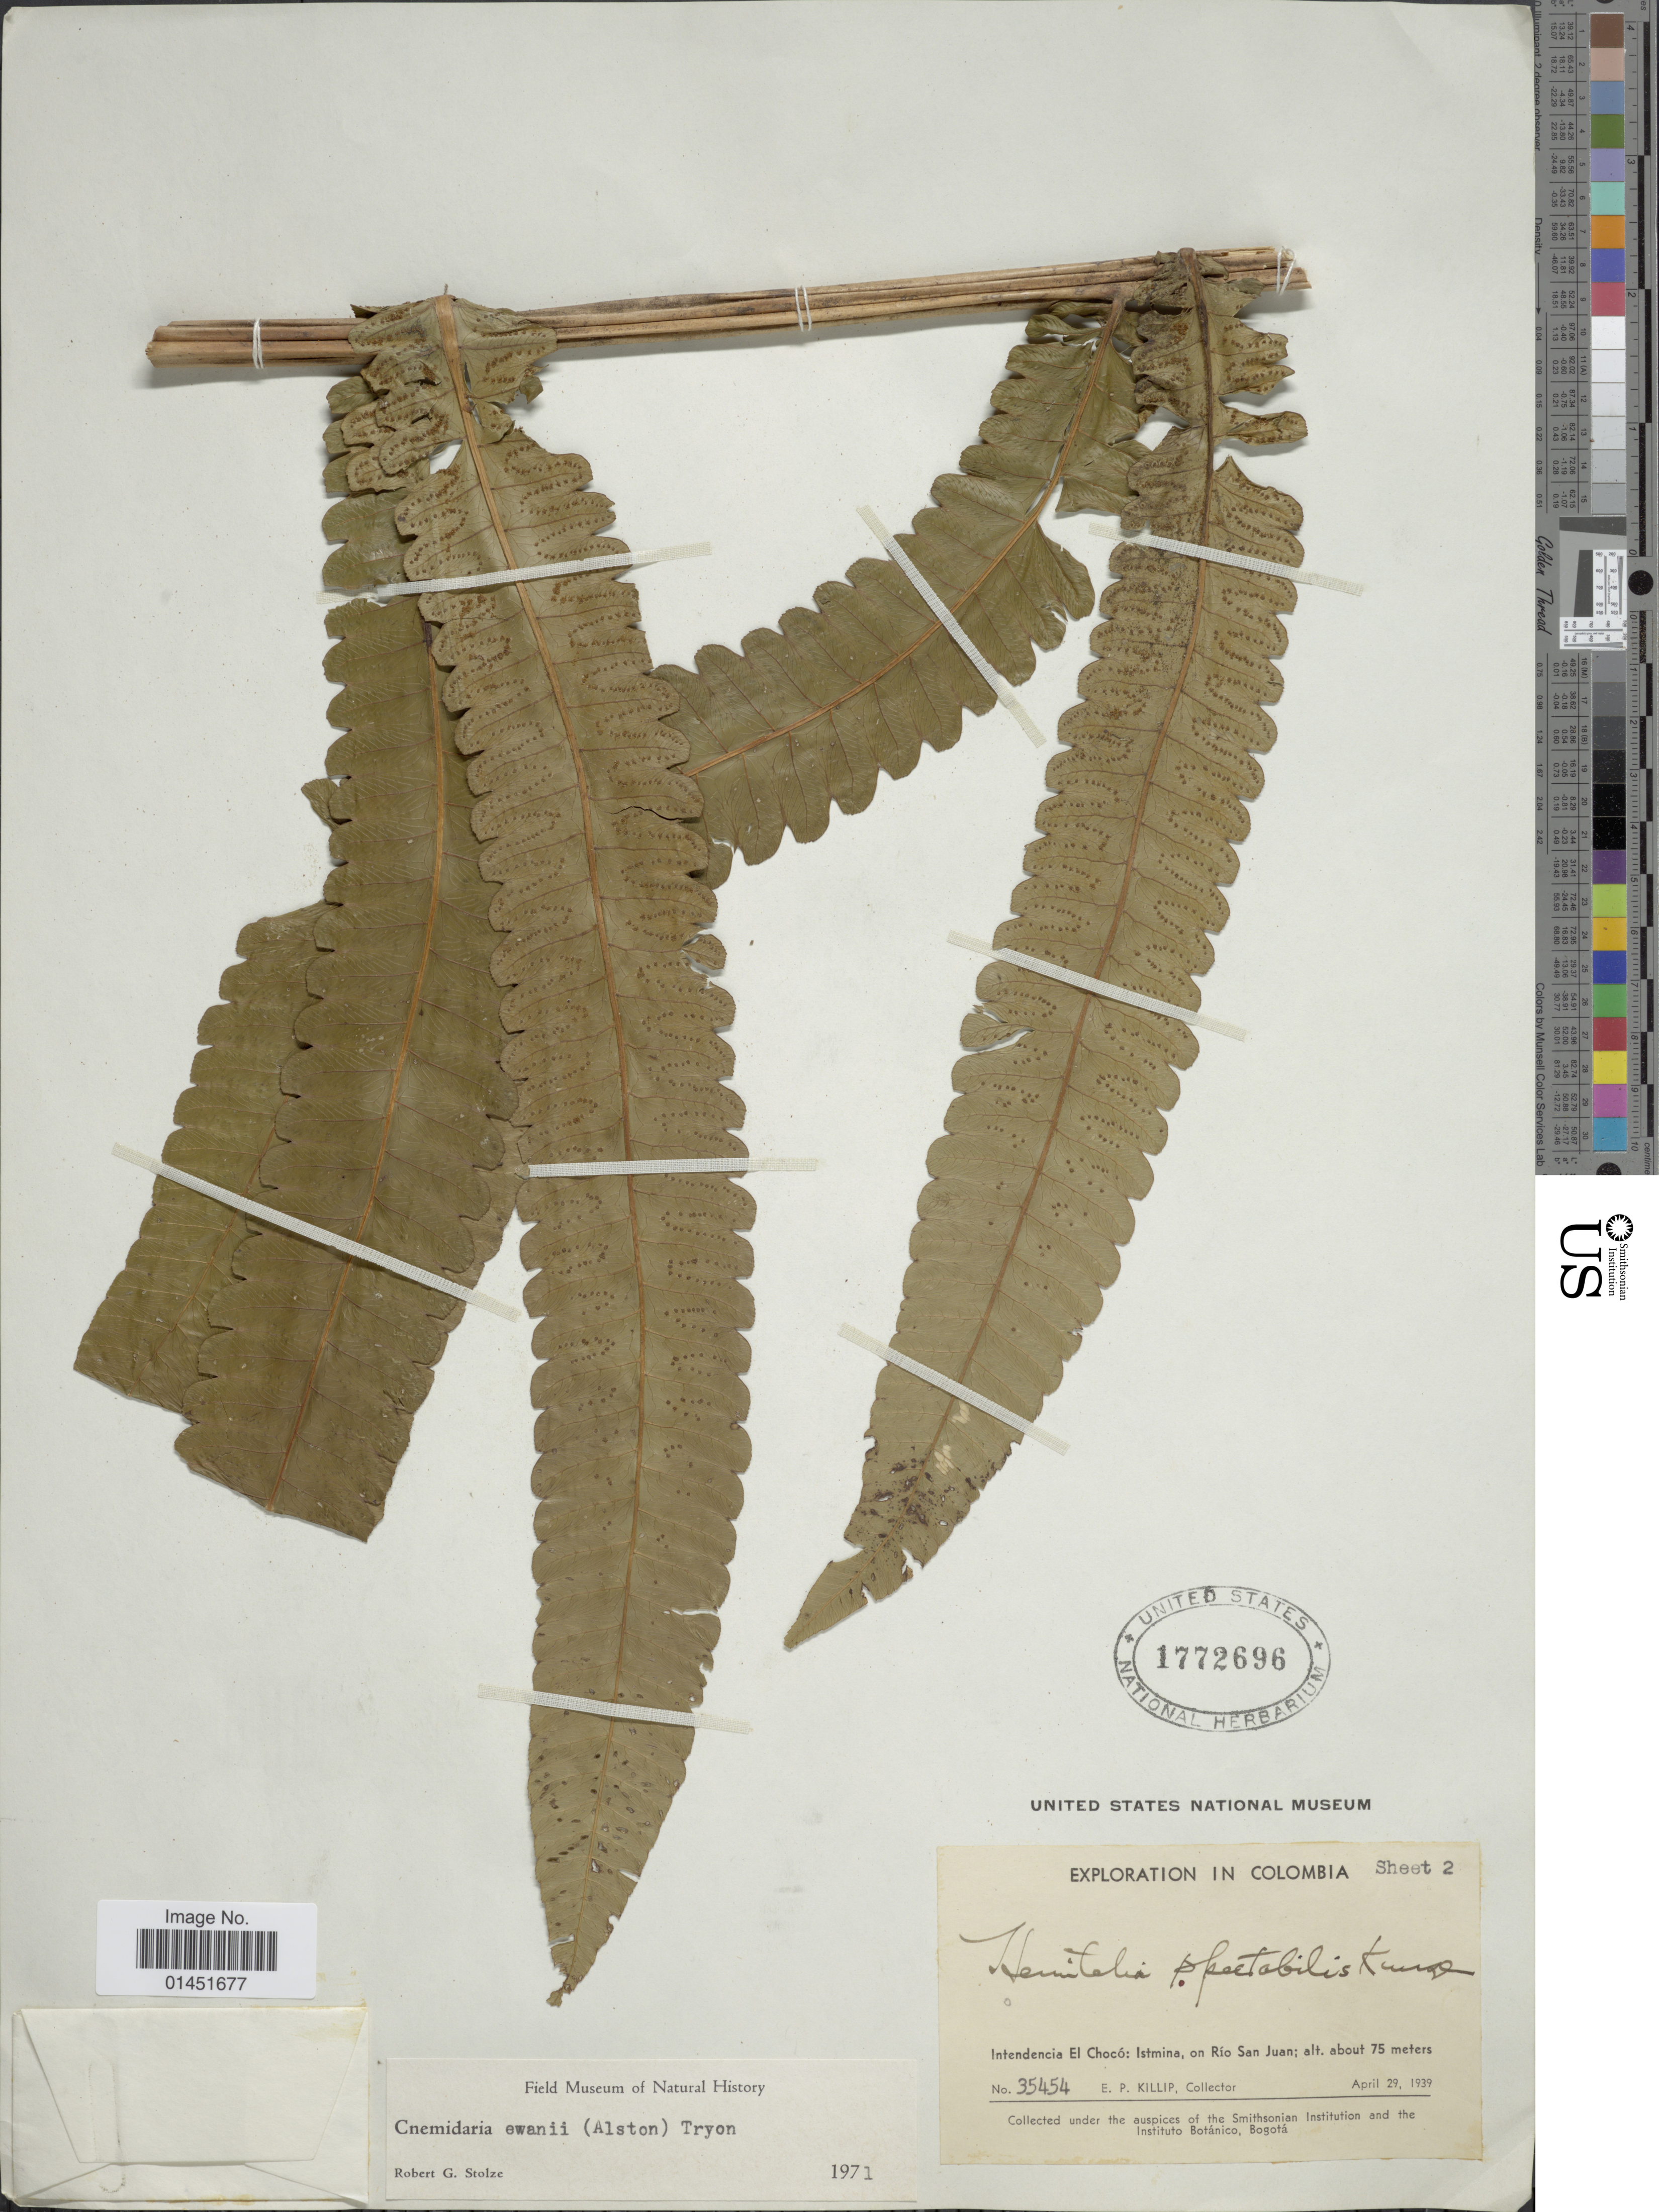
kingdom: Plantae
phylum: Tracheophyta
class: Polypodiopsida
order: Cyatheales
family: Cyatheaceae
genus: Cyathea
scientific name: Cyathea ewanii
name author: Alston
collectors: E. P. Killip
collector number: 35454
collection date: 1939-04-29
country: Colombia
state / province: Chocó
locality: Istmina, on Rio San Juan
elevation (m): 75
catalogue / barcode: US 1772696